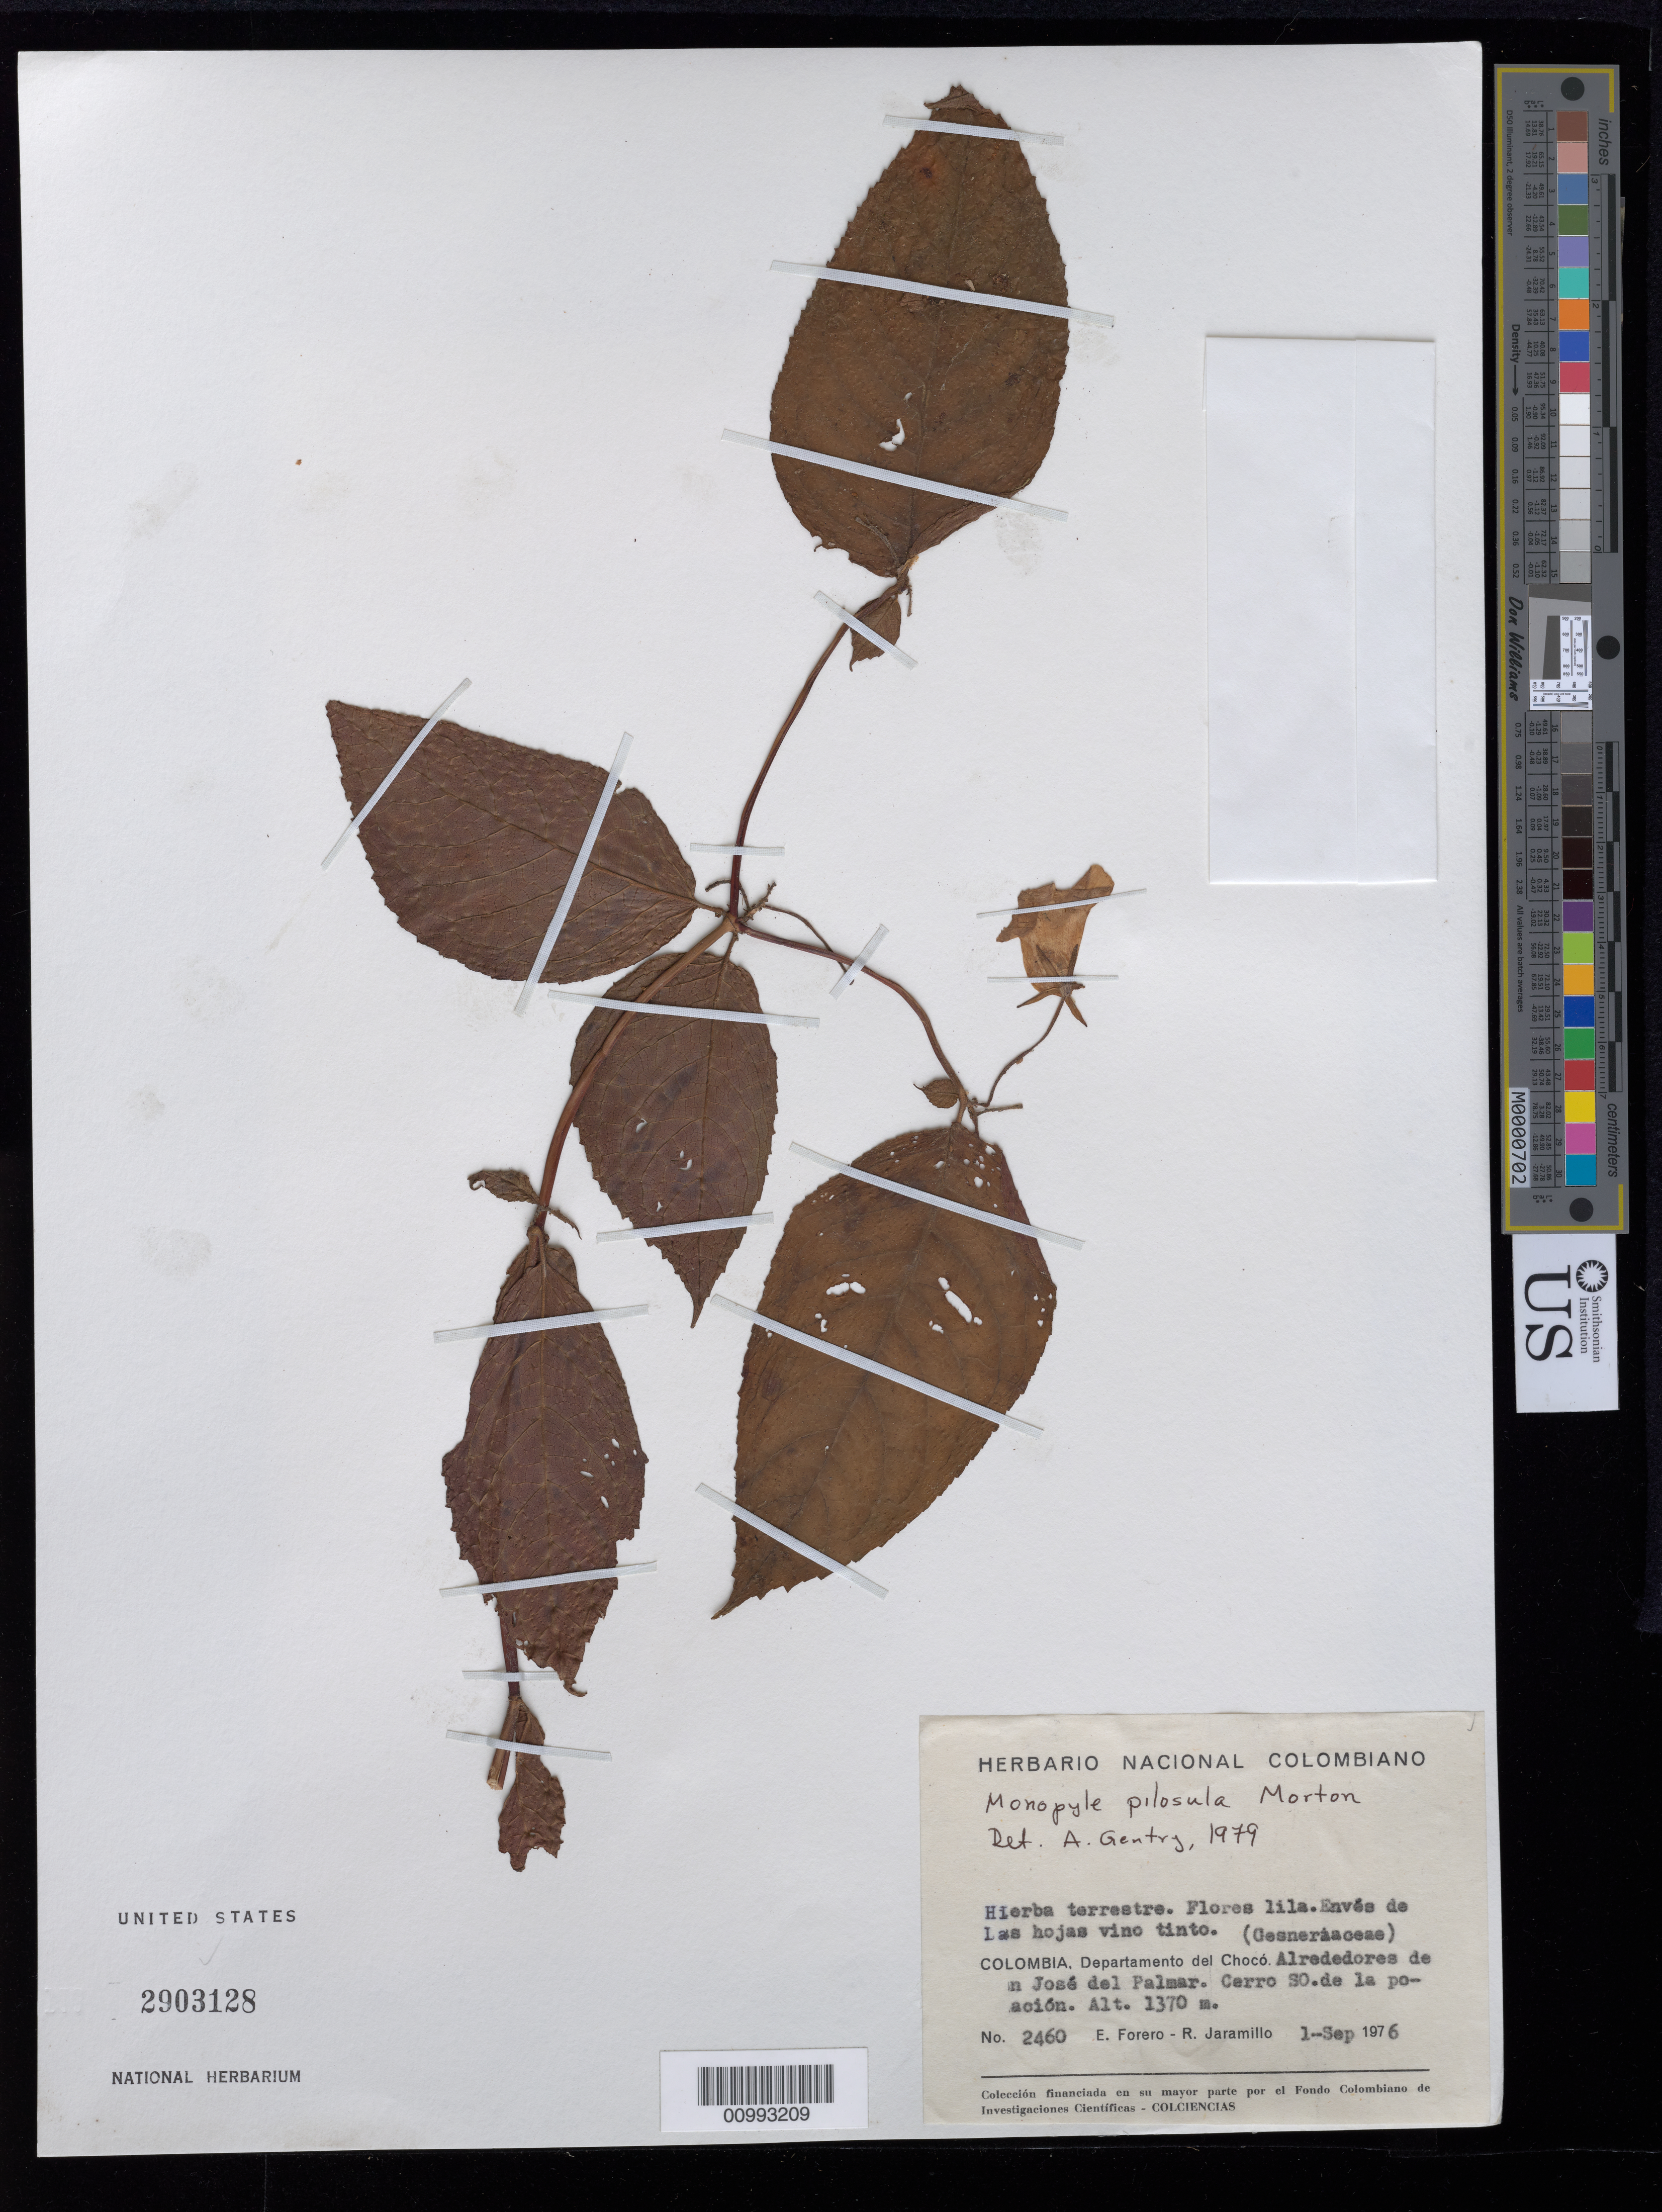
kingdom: Plantae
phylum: Tracheophyta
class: Magnoliopsida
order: Lamiales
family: Gesneriaceae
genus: Monopyle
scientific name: Monopyle sp.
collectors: E. Forero & R. Jaramillo M.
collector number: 2460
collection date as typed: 01 Sep 1976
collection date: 1976-09-01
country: Colombia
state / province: Chocó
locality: Departamento del Chocó, alrededores de San José del Palmar, cerro SO de la poación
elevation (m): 1370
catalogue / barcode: US 2903128